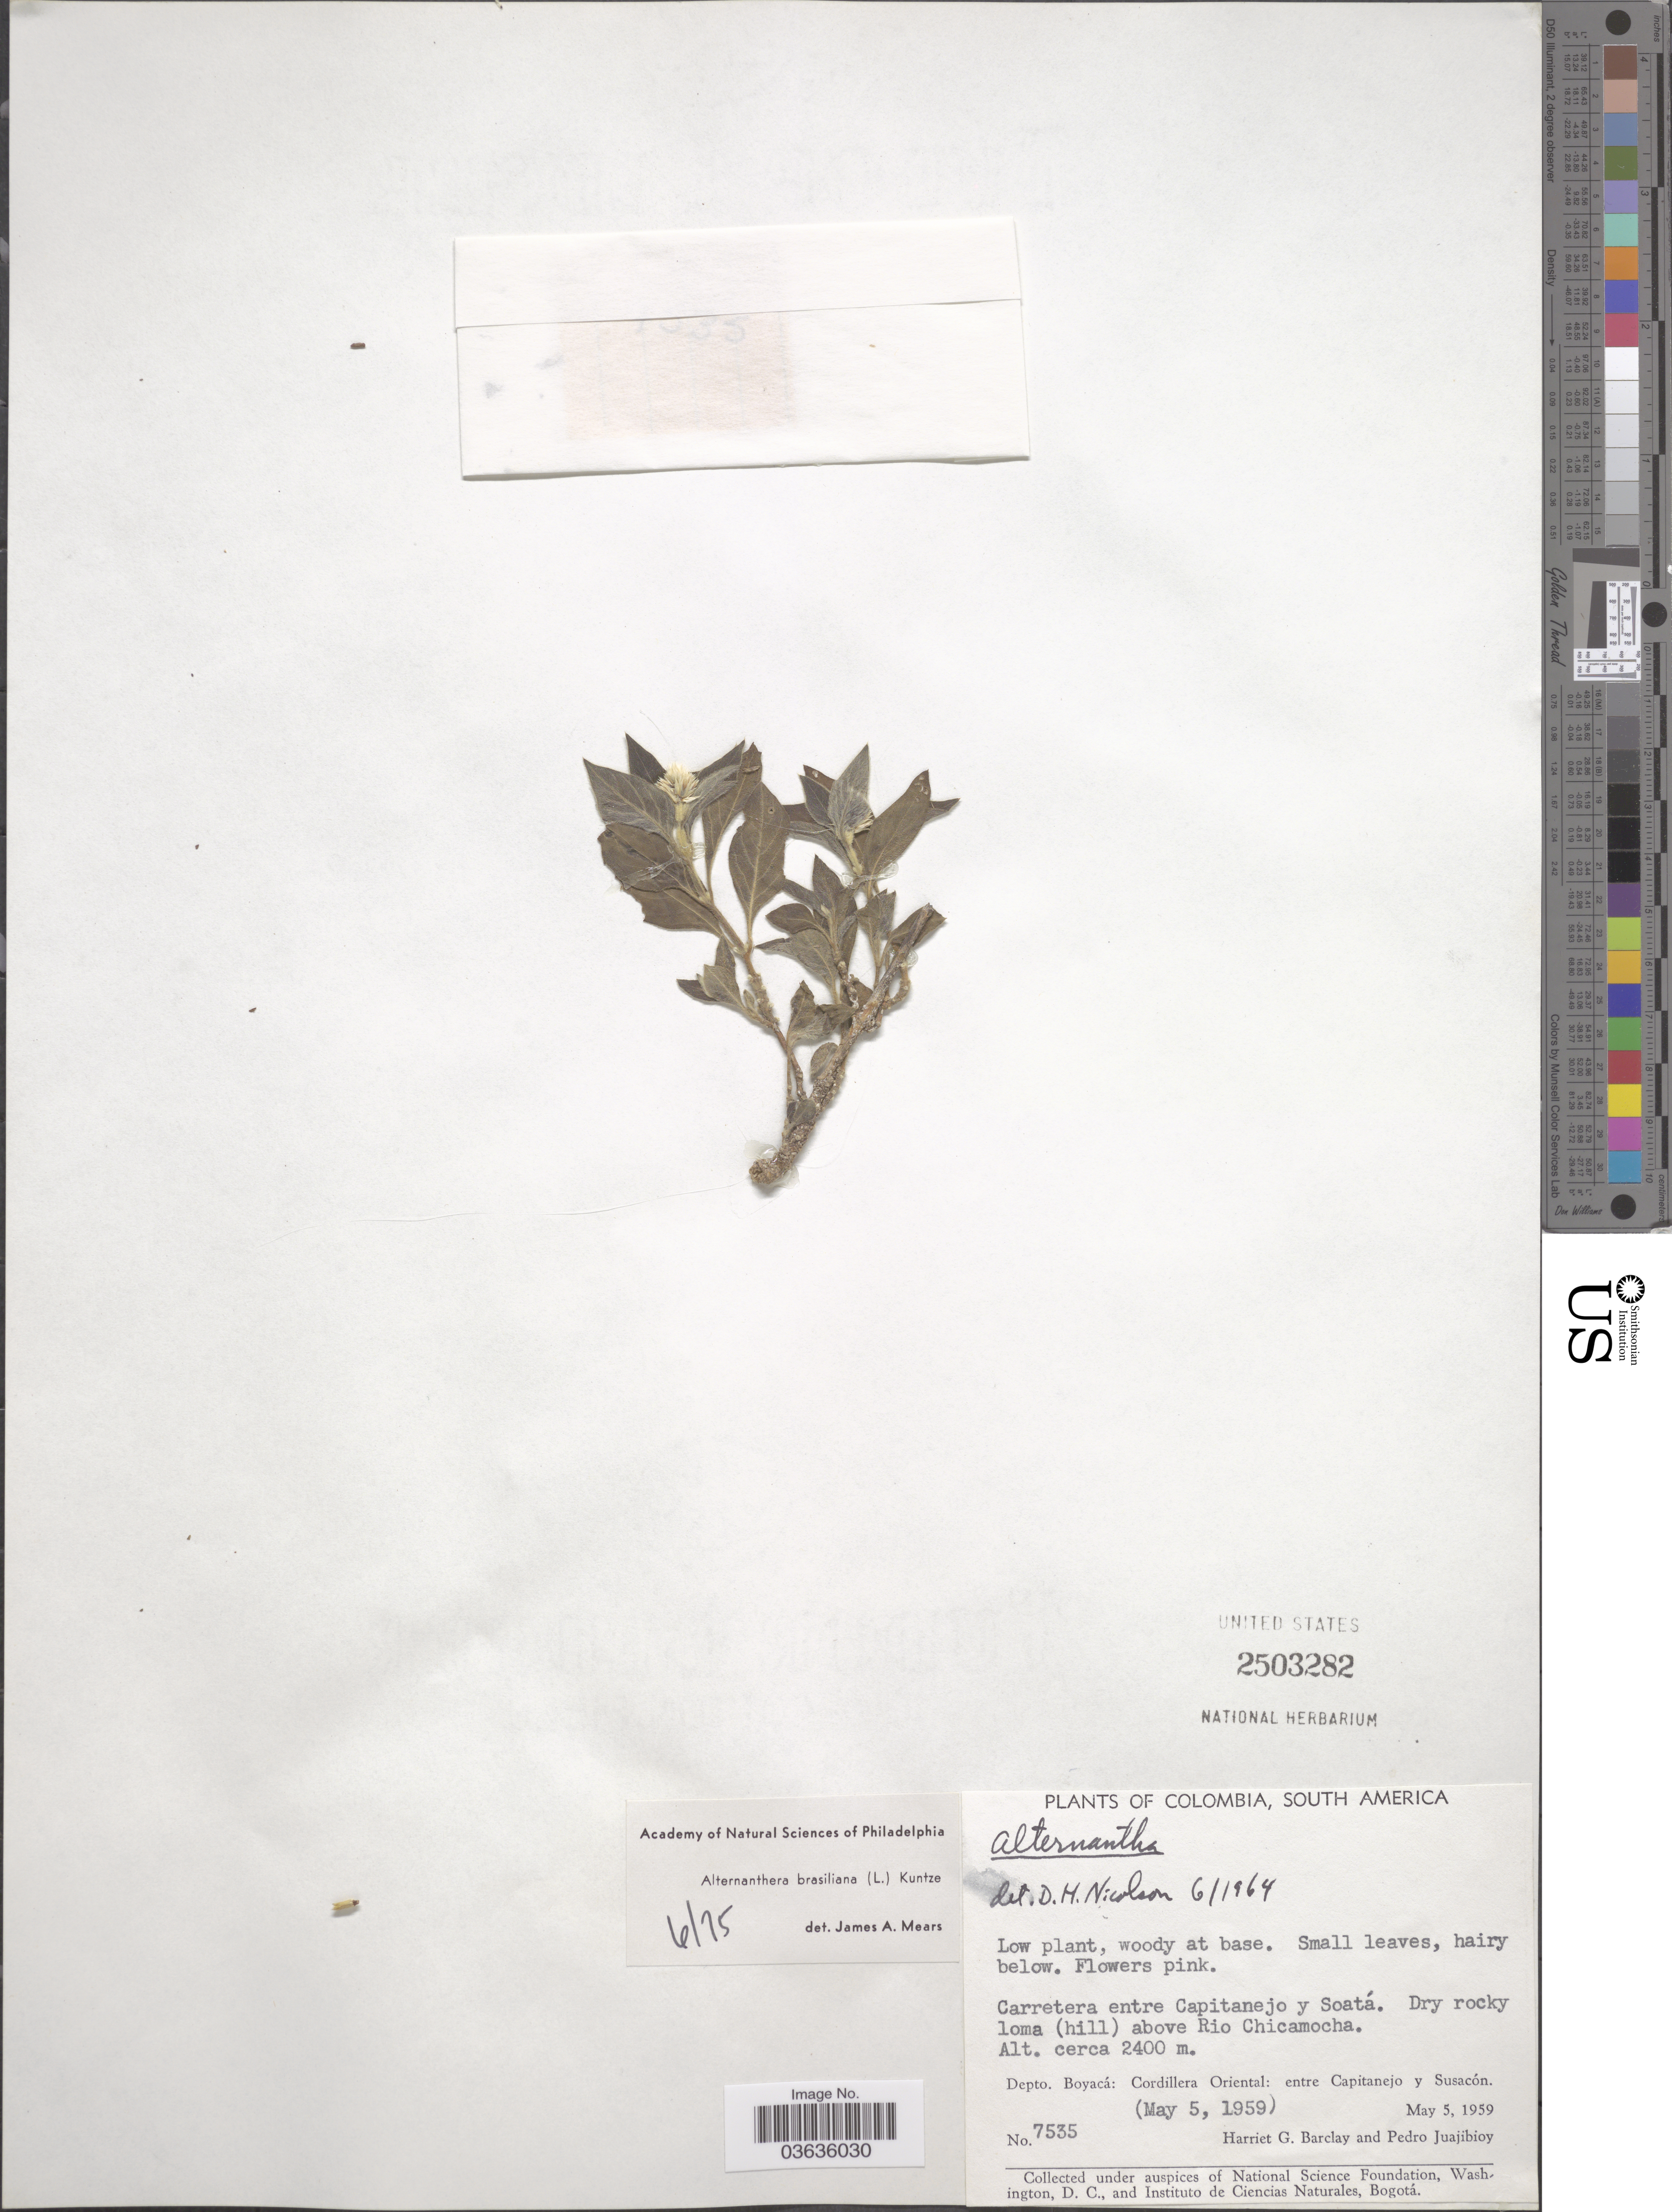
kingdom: Plantae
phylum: Tracheophyta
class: Magnoliopsida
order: Caryophyllales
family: Amaranthaceae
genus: Alternanthera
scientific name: Alternanthera brasiliana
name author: (L.) Kuntze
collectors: H. G. Barclay & P. Juajibioy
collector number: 7535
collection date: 1959-05-05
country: Colombia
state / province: Boyacá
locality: Carretera entre Capitanejo y Soatá. Dry rocky loma (hill) above Rio Chicamocha. Depto. Boyacá: Cordillera Oriental: entre Capitanejo y Susacón.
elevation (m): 2400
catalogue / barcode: US 2503282